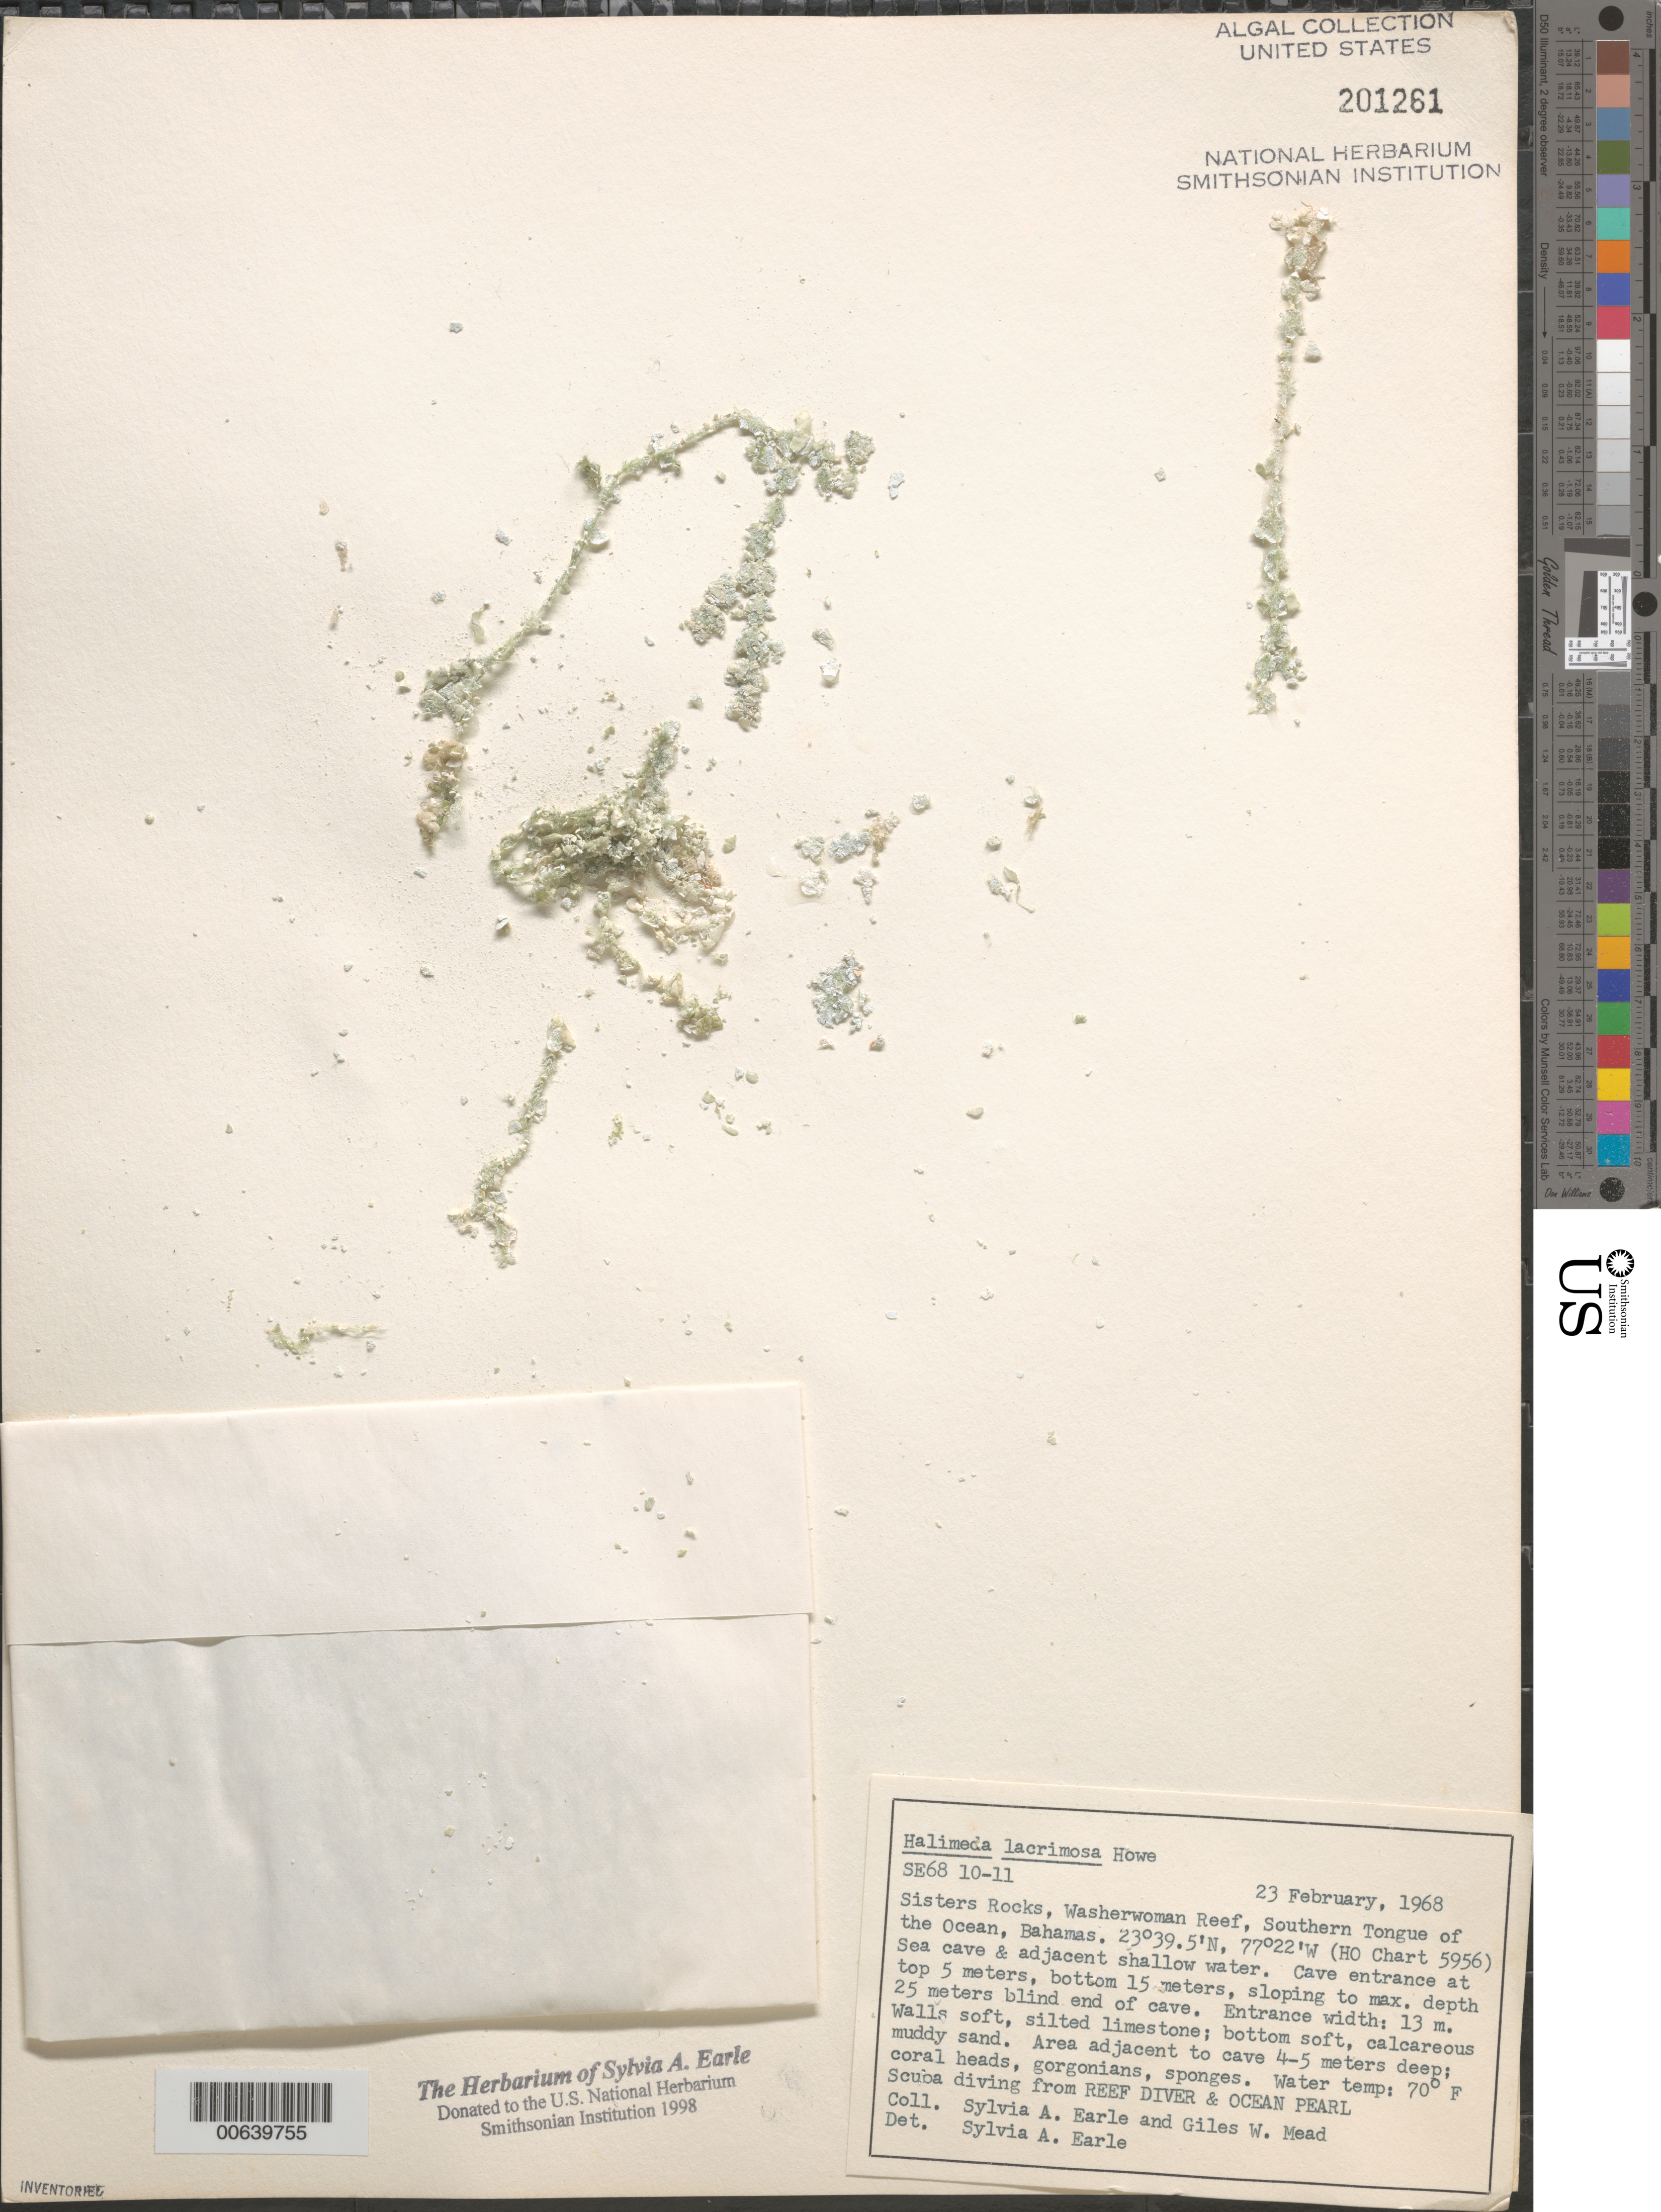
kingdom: Plantae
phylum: Chlorophyta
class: Ulvophyceae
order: Bryopsidales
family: Halimedaceae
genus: Halimeda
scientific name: Halimeda lacrimosa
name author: M. Howe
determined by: Earle, S. A.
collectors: S. A. Earle & G. W. Mead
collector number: Se 6810-11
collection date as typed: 23 Feb 1968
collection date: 1968-02-23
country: Bahamas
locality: Sisters Rocks, Washerwoman Reef, Southern Tongue of the Ocean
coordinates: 23 39.5' N, 77 22' W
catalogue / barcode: US 201261